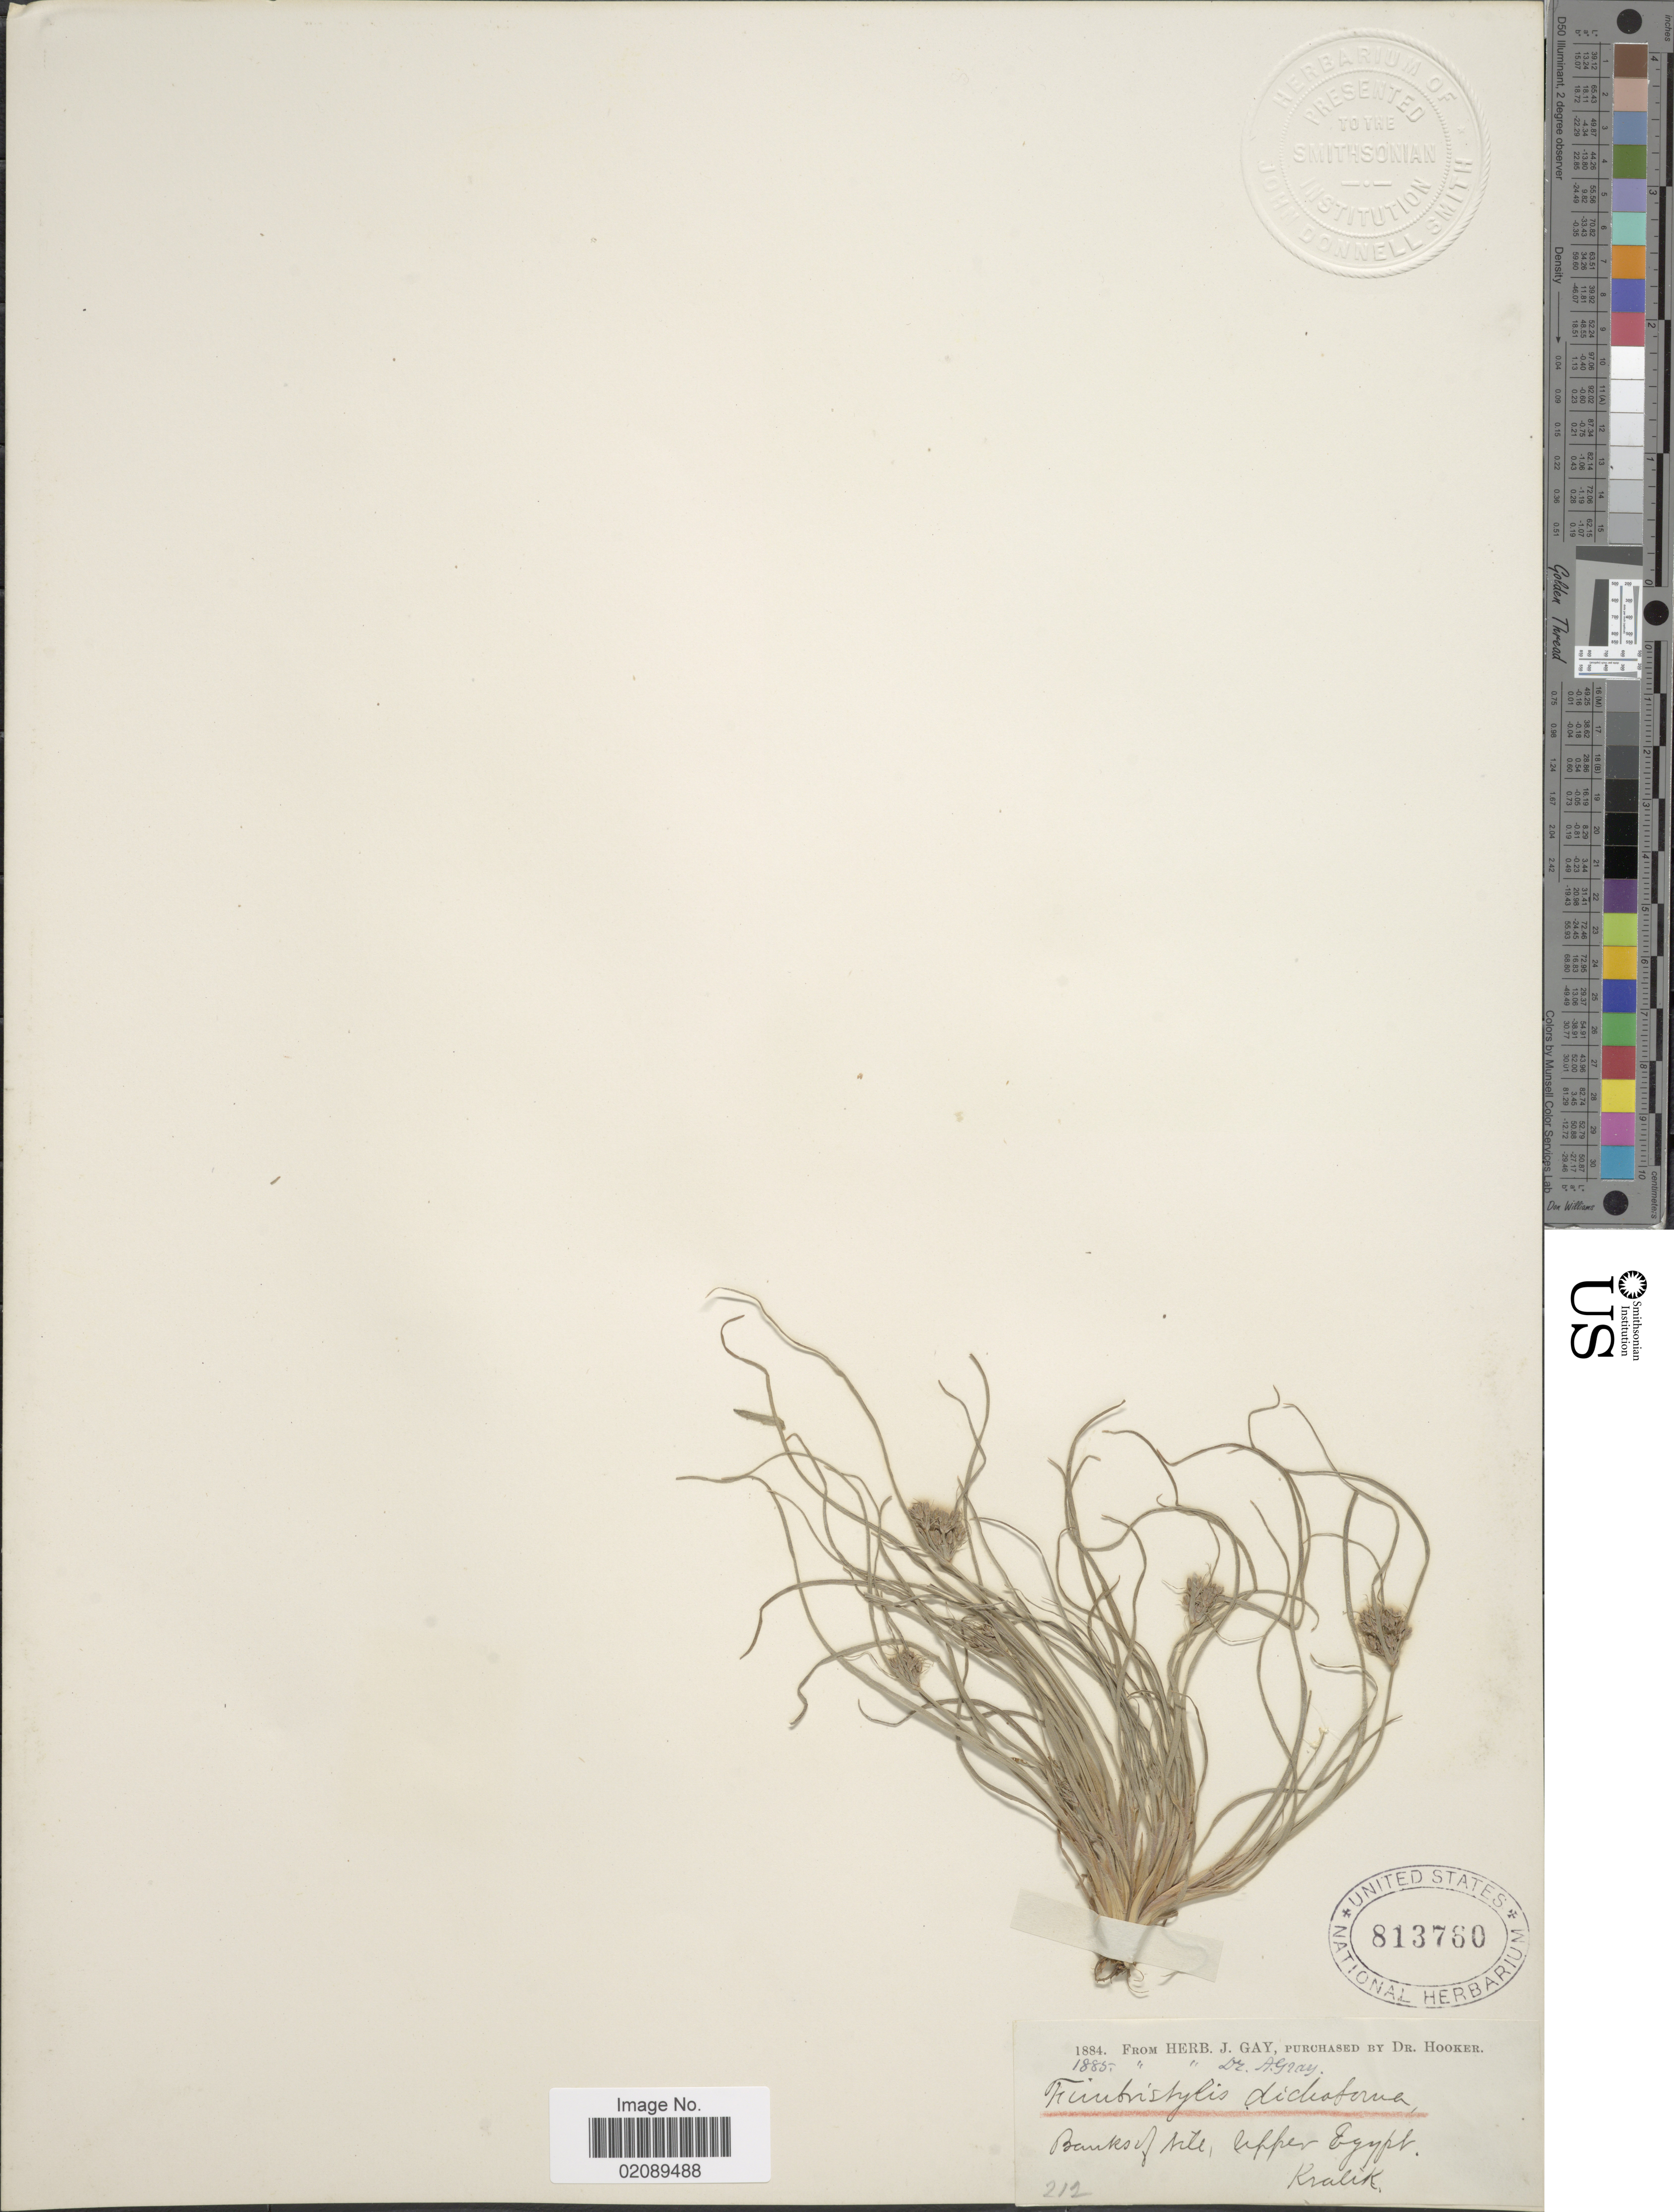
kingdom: Plantae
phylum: Tracheophyta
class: Liliopsida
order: Poales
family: Cyperaceae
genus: Fimbristylis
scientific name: Fimbristylis dichotoma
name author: (L.) Vahl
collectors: Kralik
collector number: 212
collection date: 1885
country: Egypt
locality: Banks of Nile, upper Egypt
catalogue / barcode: US 813760